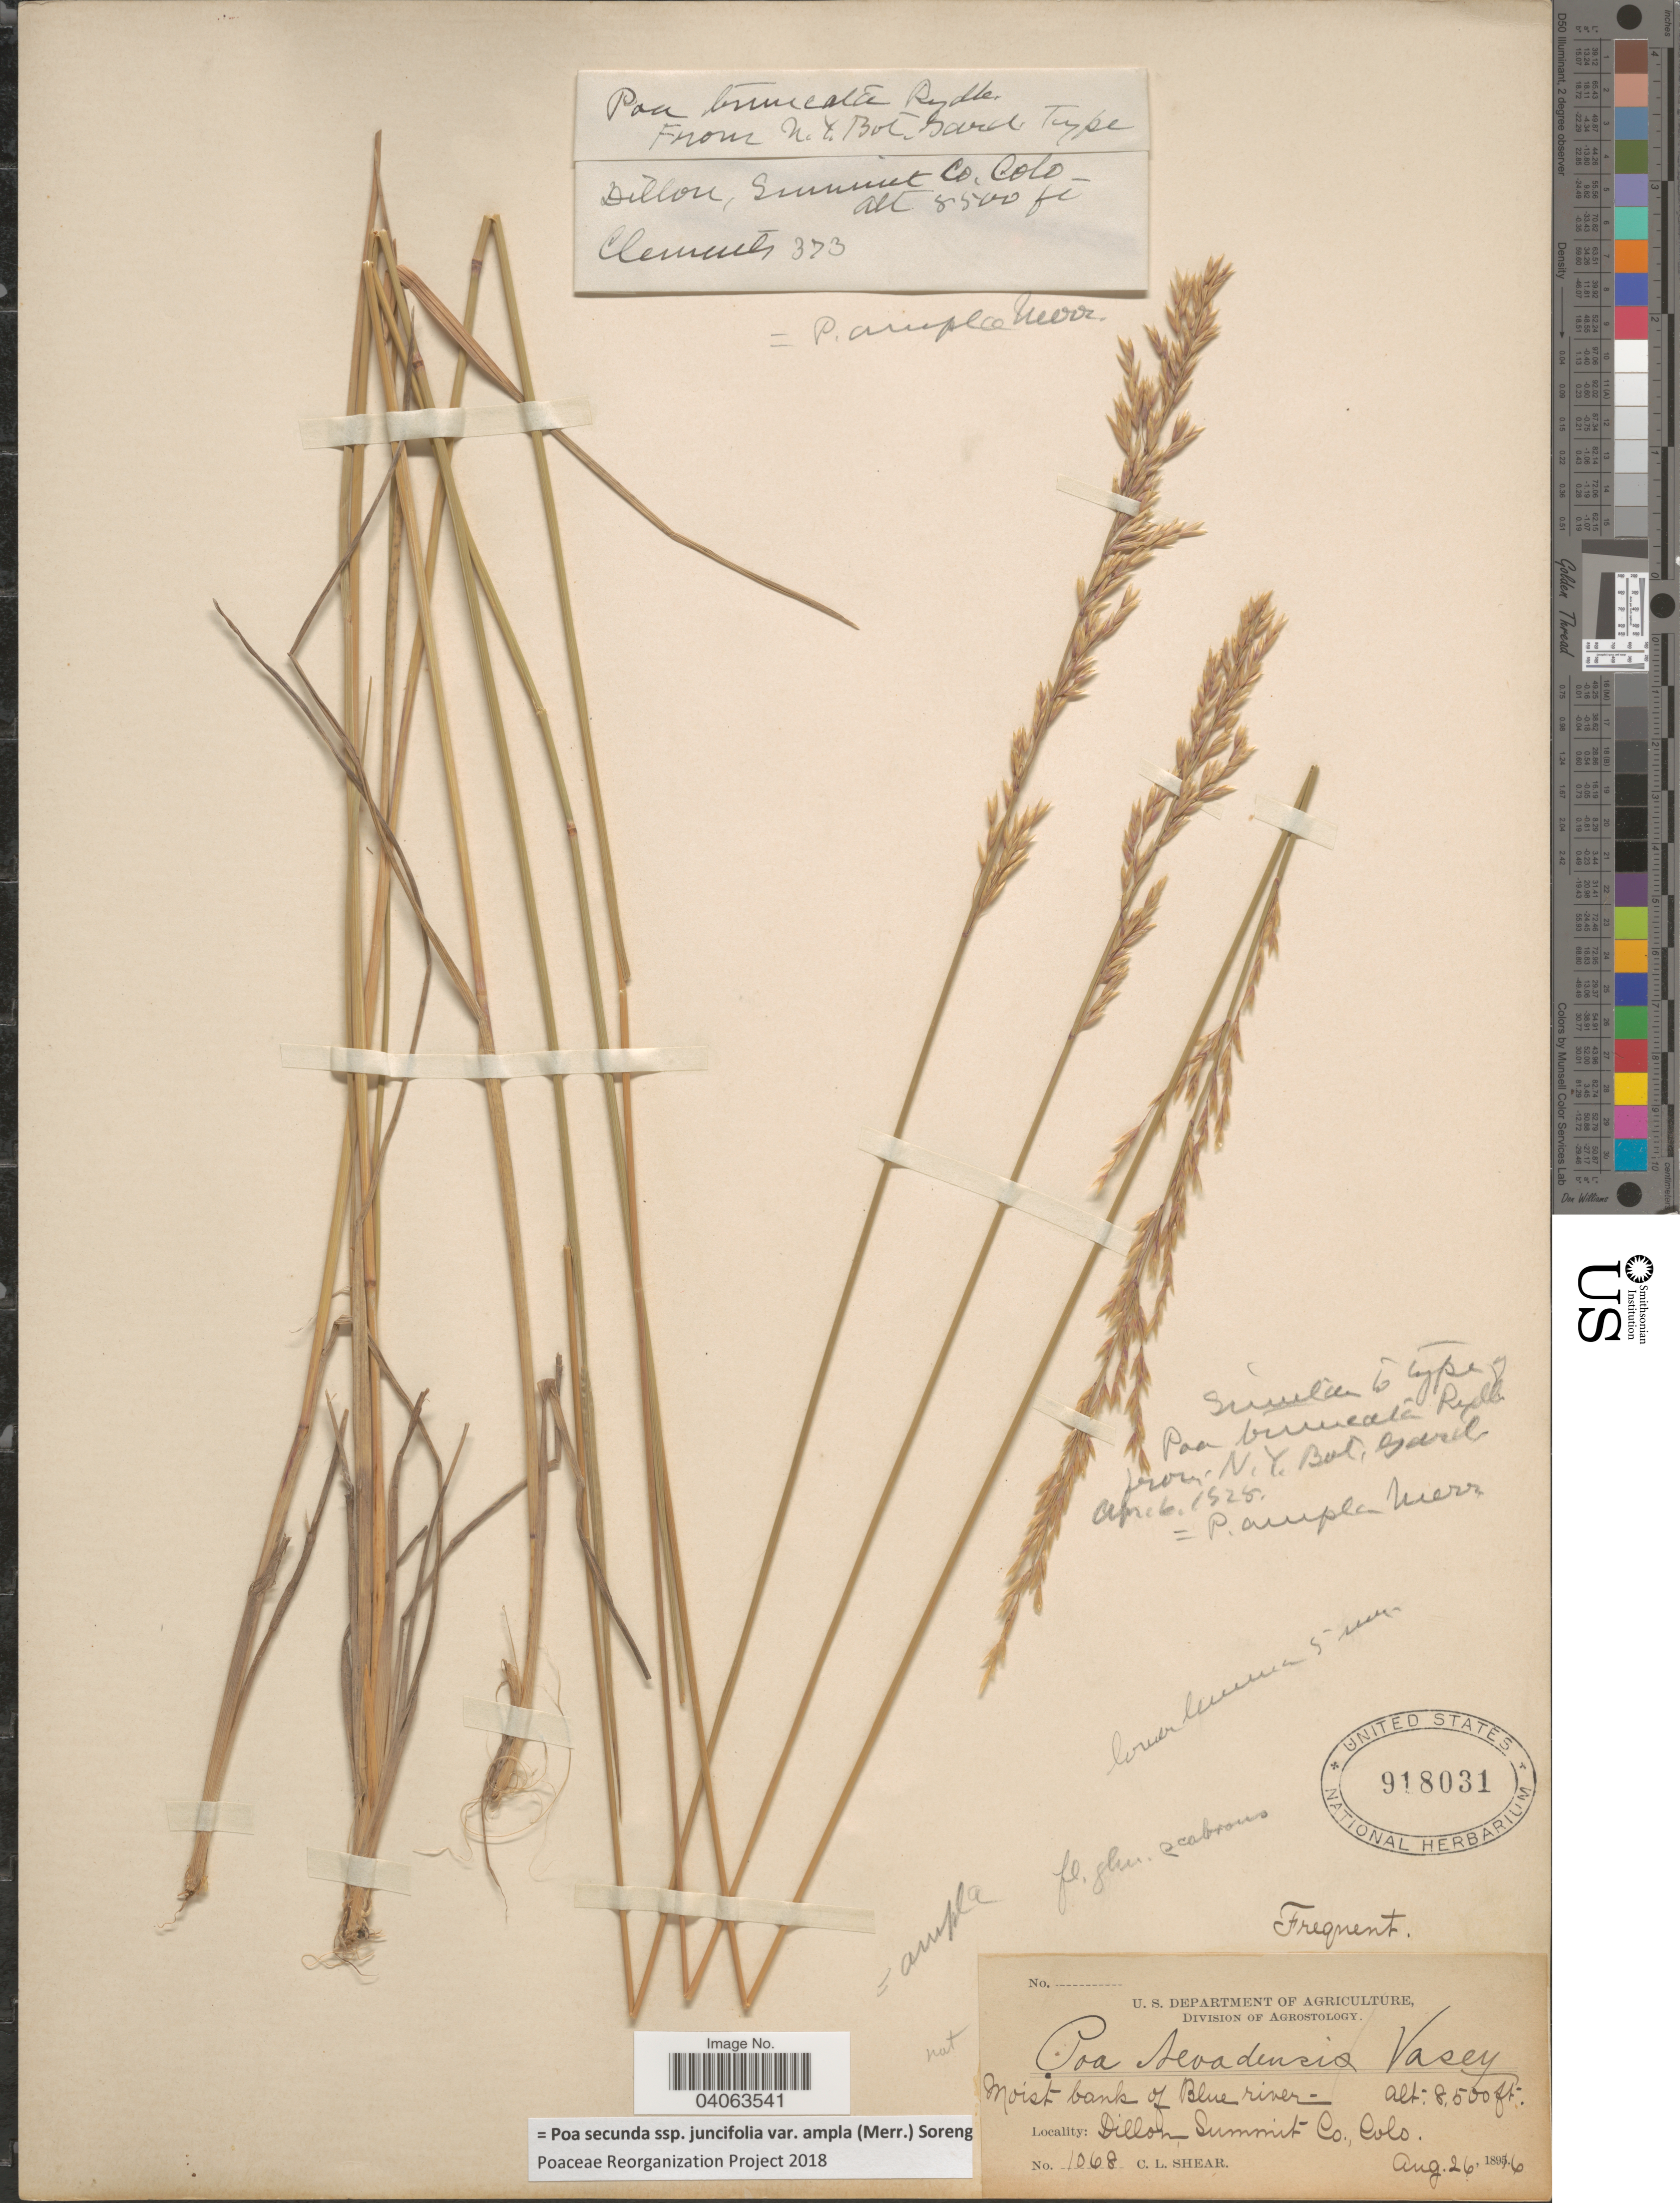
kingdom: Plantae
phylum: Tracheophyta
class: Liliopsida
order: Poales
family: Poaceae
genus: Poa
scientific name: Poa secunda subsp. juncifolia var. ampla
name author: (Merr.) Soreng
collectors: C. L. Shear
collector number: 1068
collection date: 1816-08-26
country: United States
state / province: Colorado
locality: Moist bank of Blue river. Dillon, Summit Co.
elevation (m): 2591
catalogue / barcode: US 918031